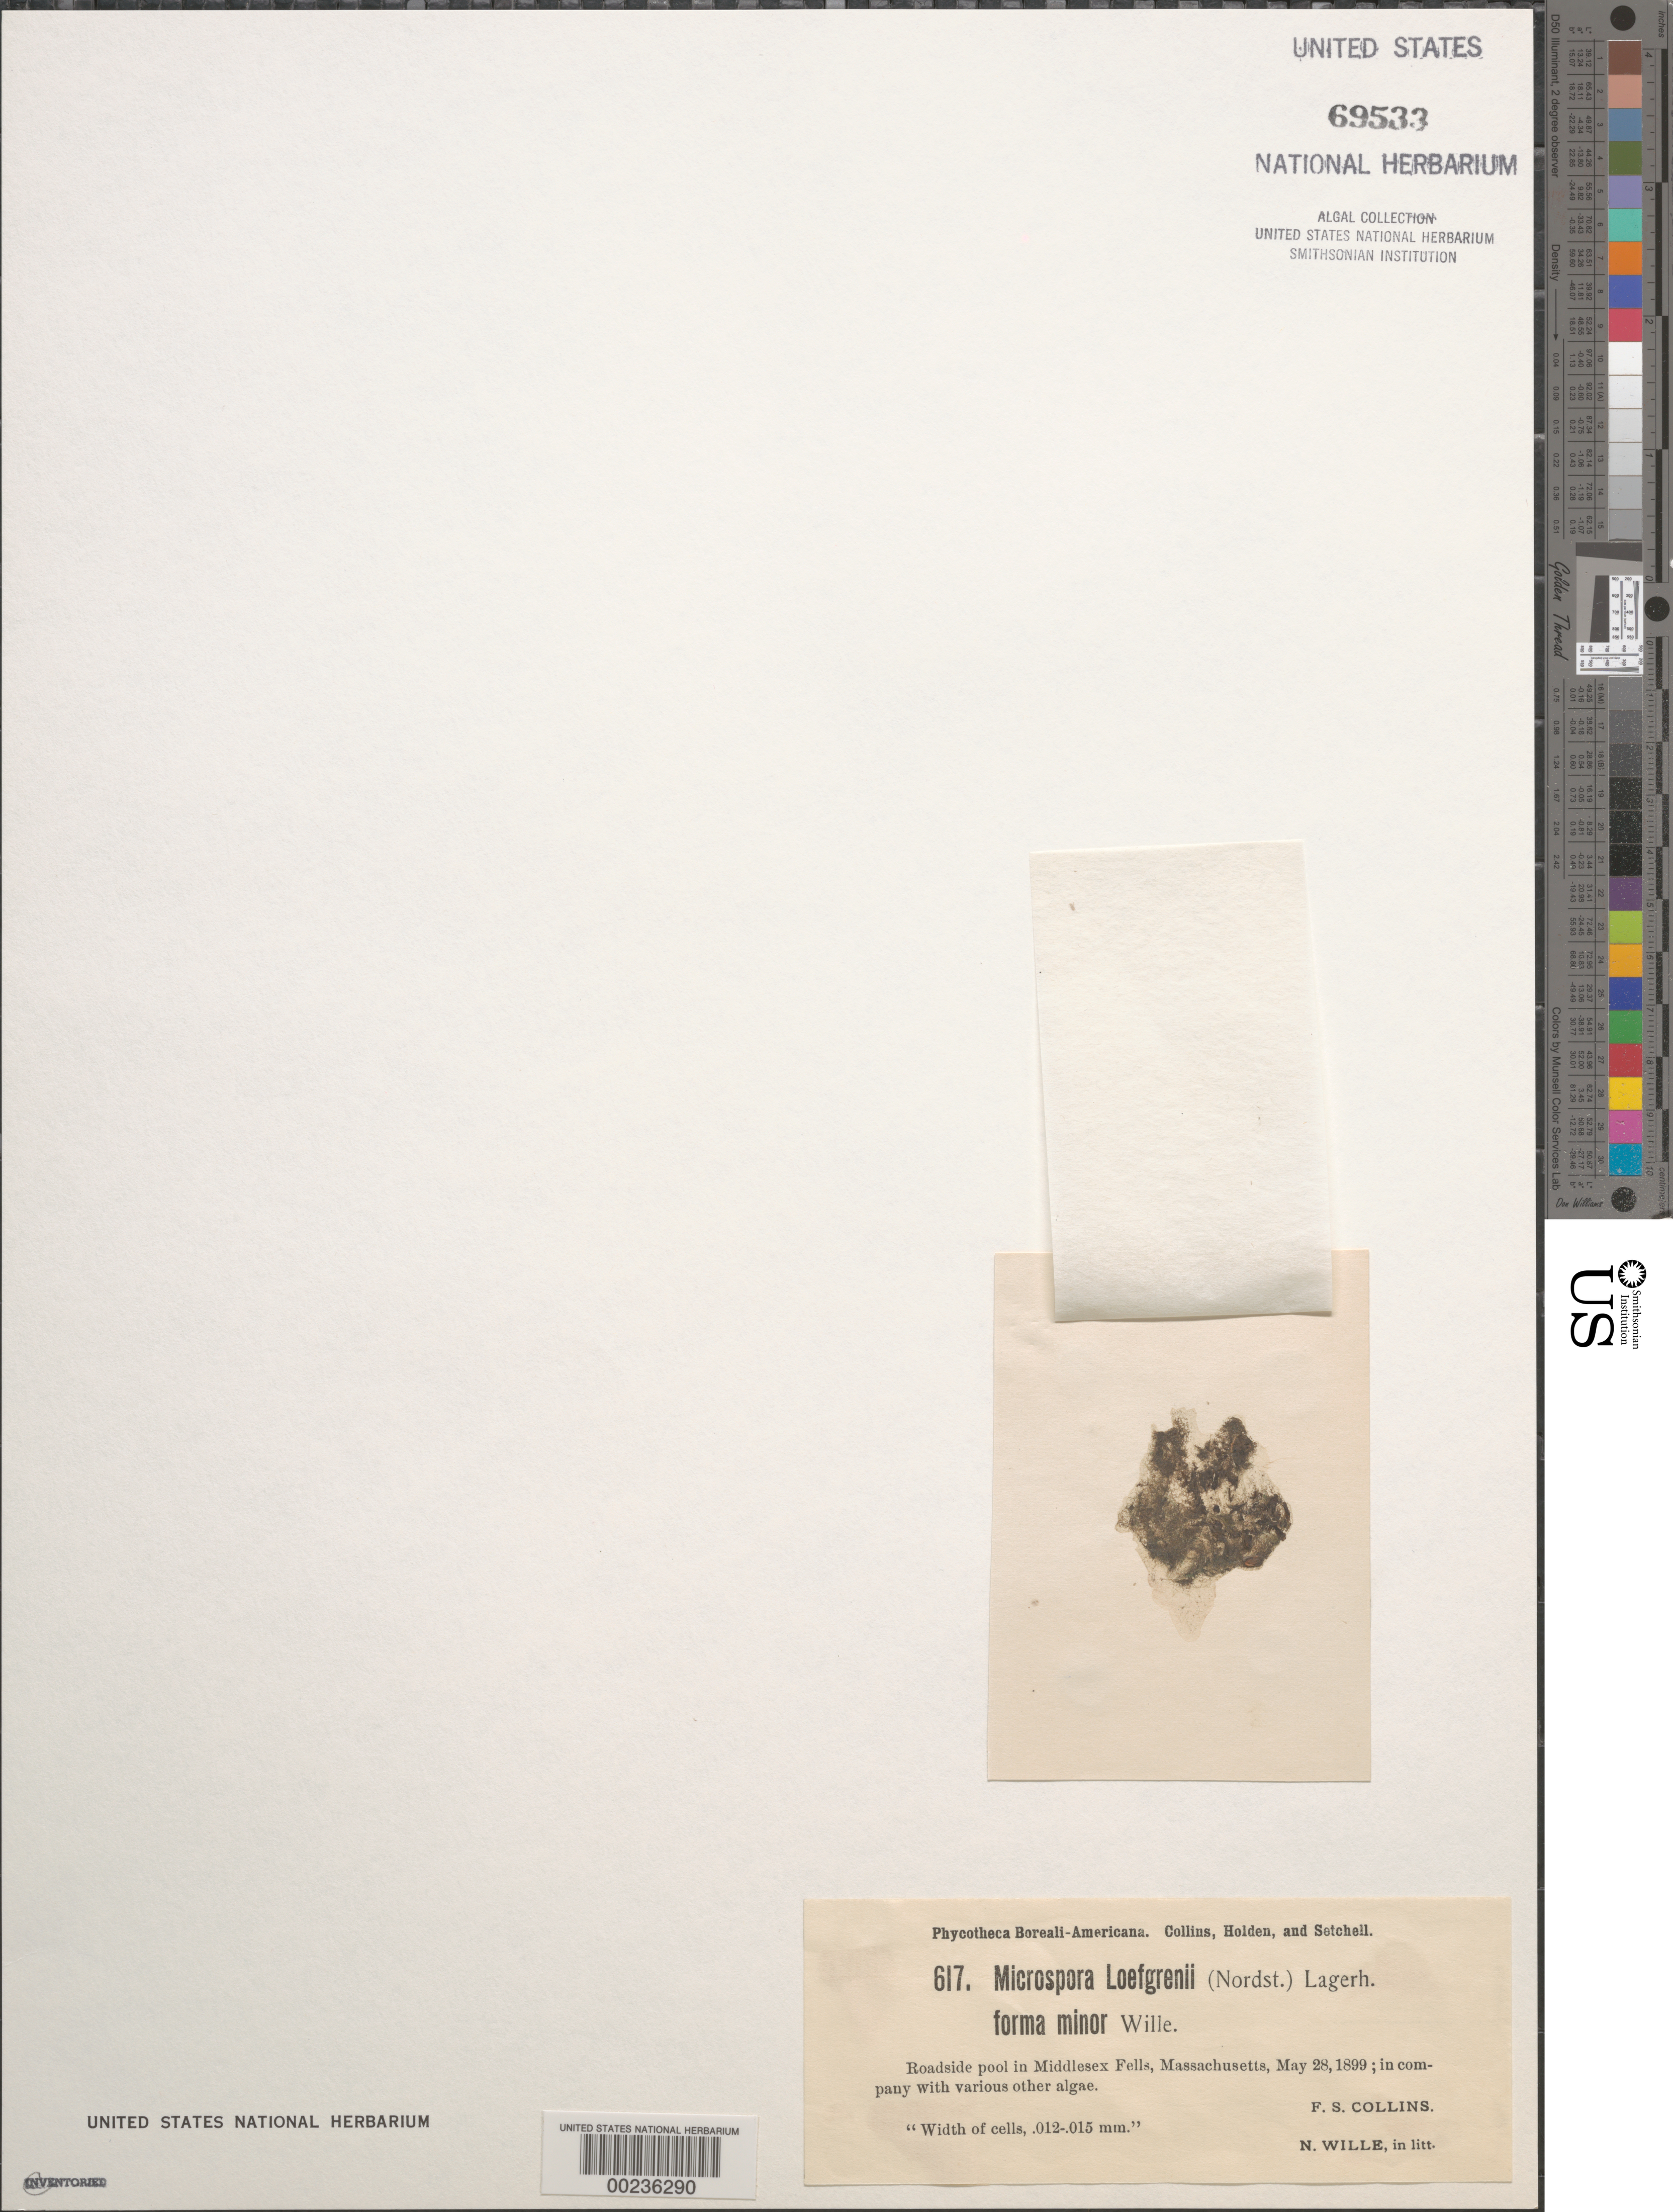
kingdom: Plantae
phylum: Chlorophyta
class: Chlorophyceae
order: Sphaeropleales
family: Microsporaceae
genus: Microspora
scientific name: Microspora loefgrenii f. minor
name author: N.Wille in Collins et al.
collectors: F. Collins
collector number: PB-A 617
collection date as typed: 28 May 1899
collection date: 1899-05-28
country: United States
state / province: Massachusetts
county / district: Middlesex County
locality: Middlesex Fells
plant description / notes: Collins, Holden & Setchell, Phycotheca Boreali-Americana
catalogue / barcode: US 69533